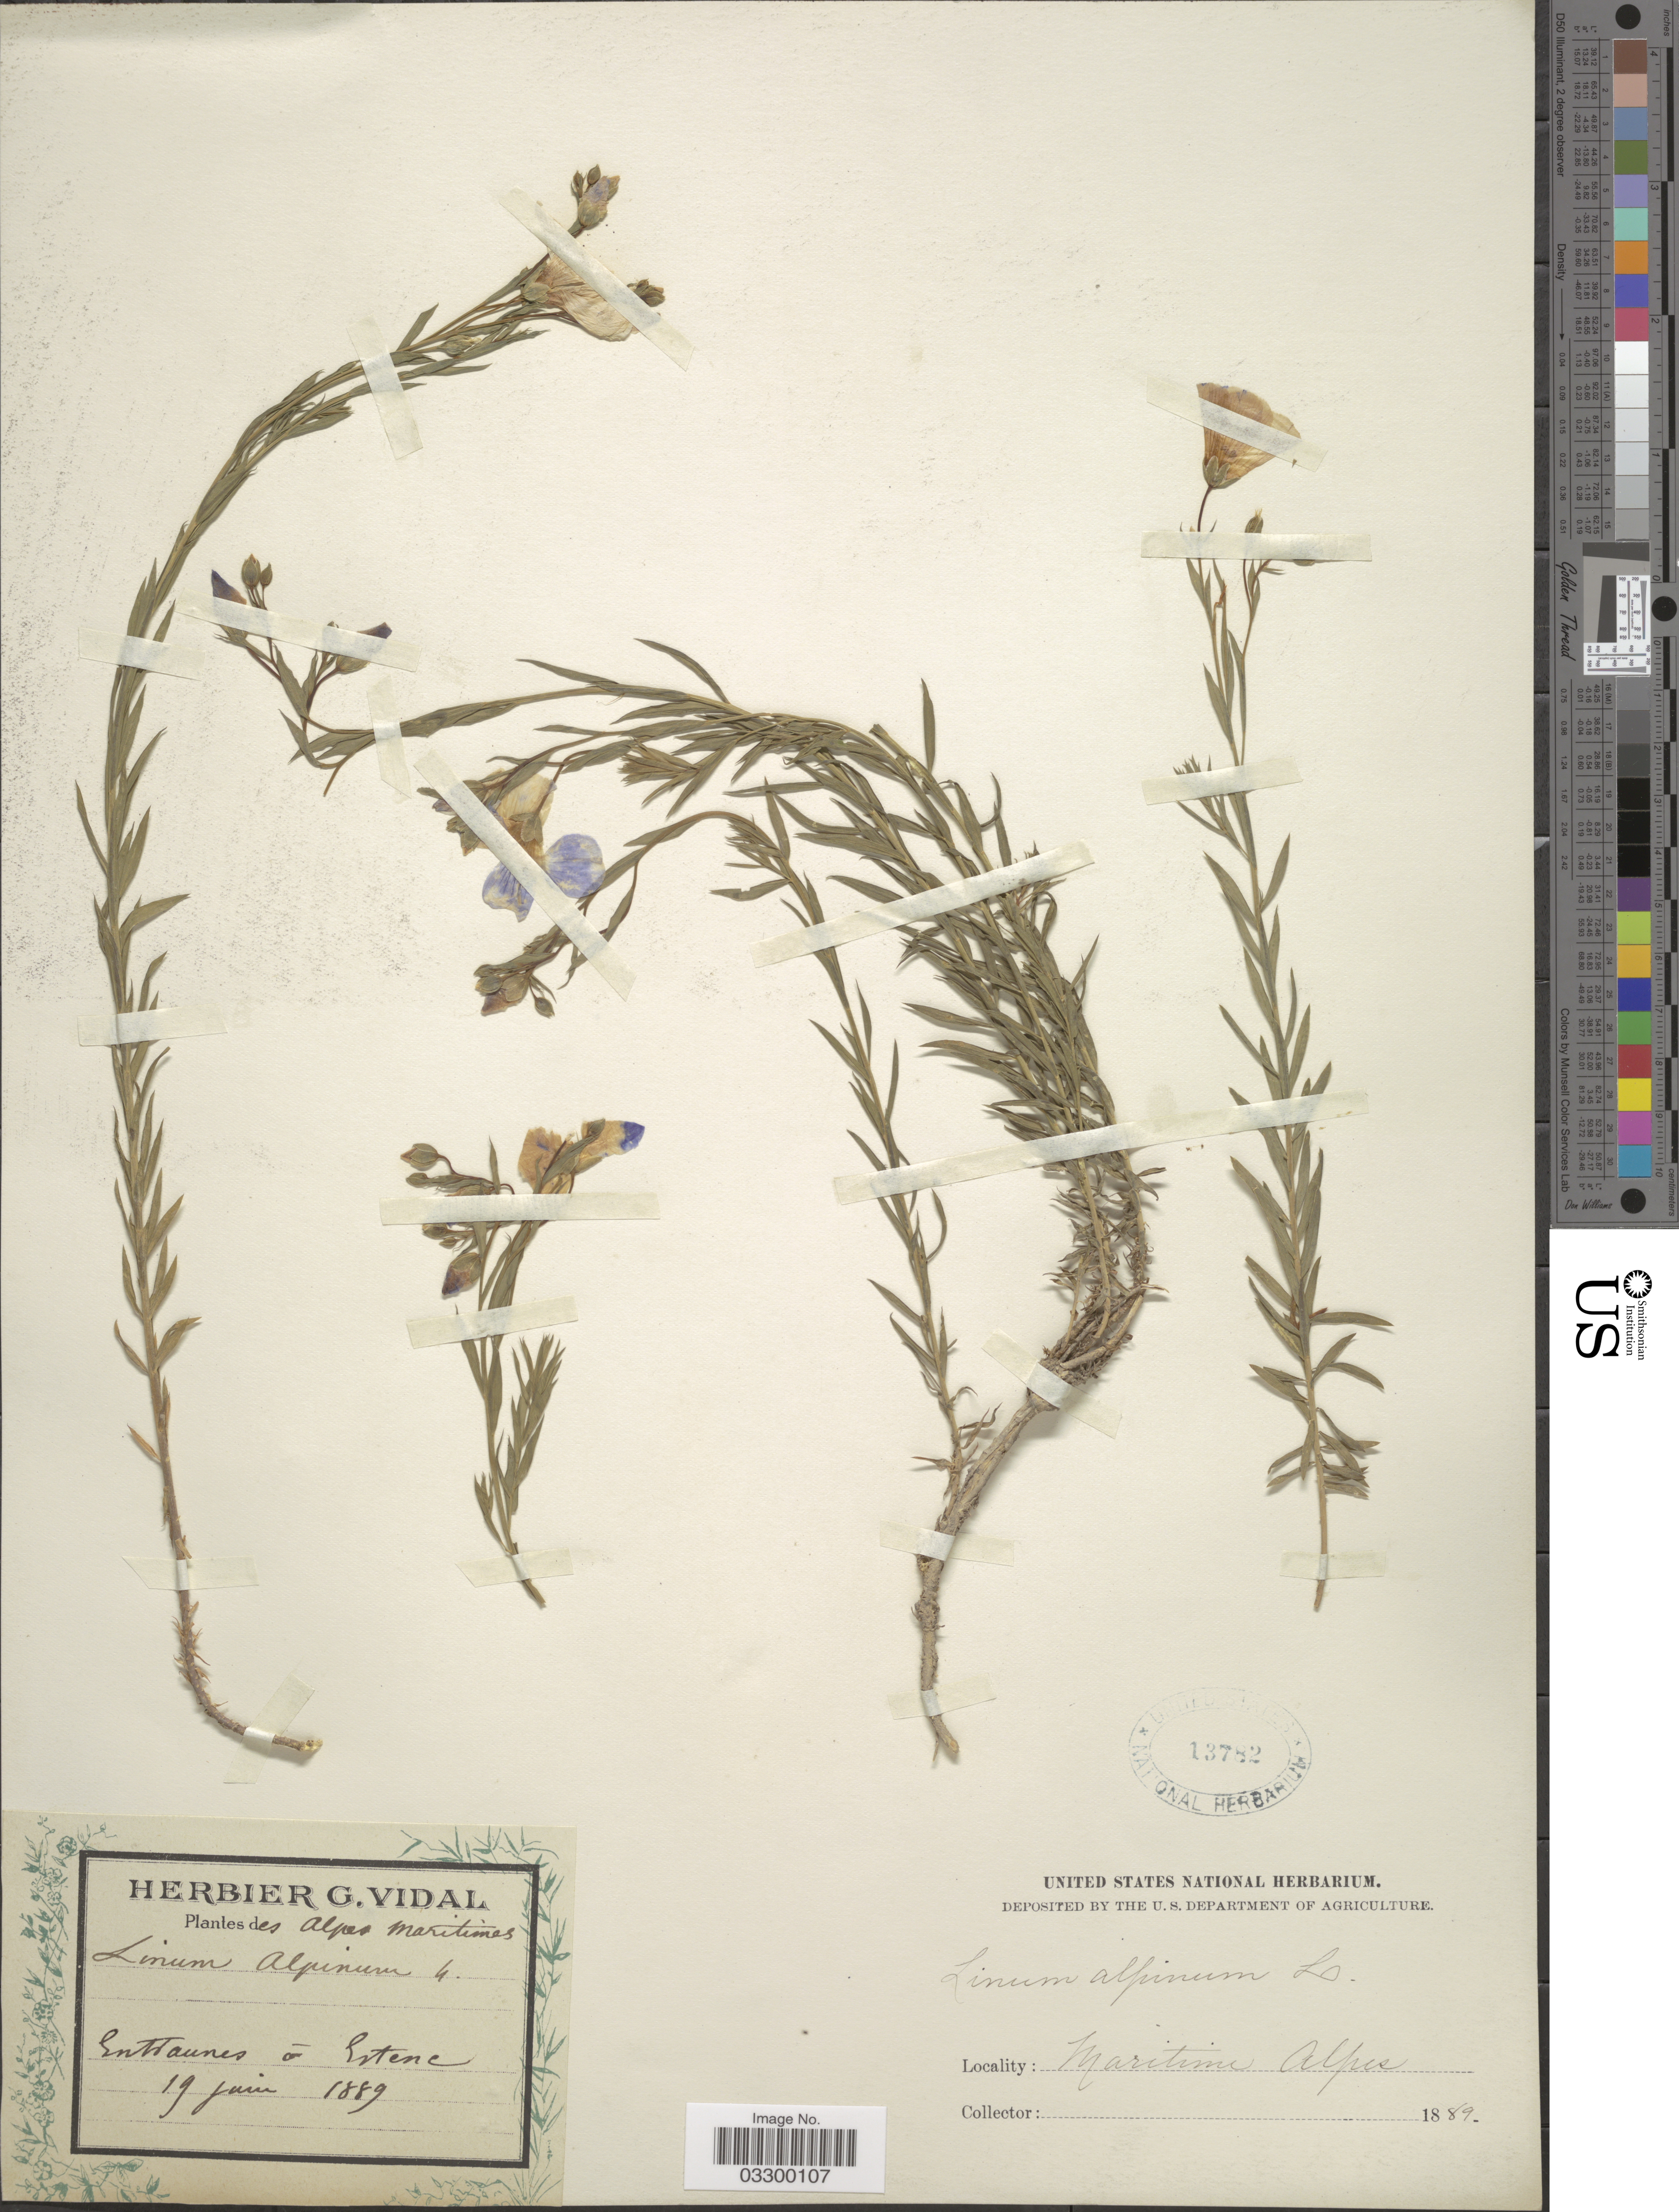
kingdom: Plantae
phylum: Tracheophyta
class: Magnoliopsida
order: Malpighiales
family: Linaceae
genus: Linum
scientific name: Linum alpinum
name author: Jacq.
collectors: Ex herb. G. Vidal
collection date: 1889-06-19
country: France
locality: Maritime Alpes. Entraunes á Estenc.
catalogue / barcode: US 13782